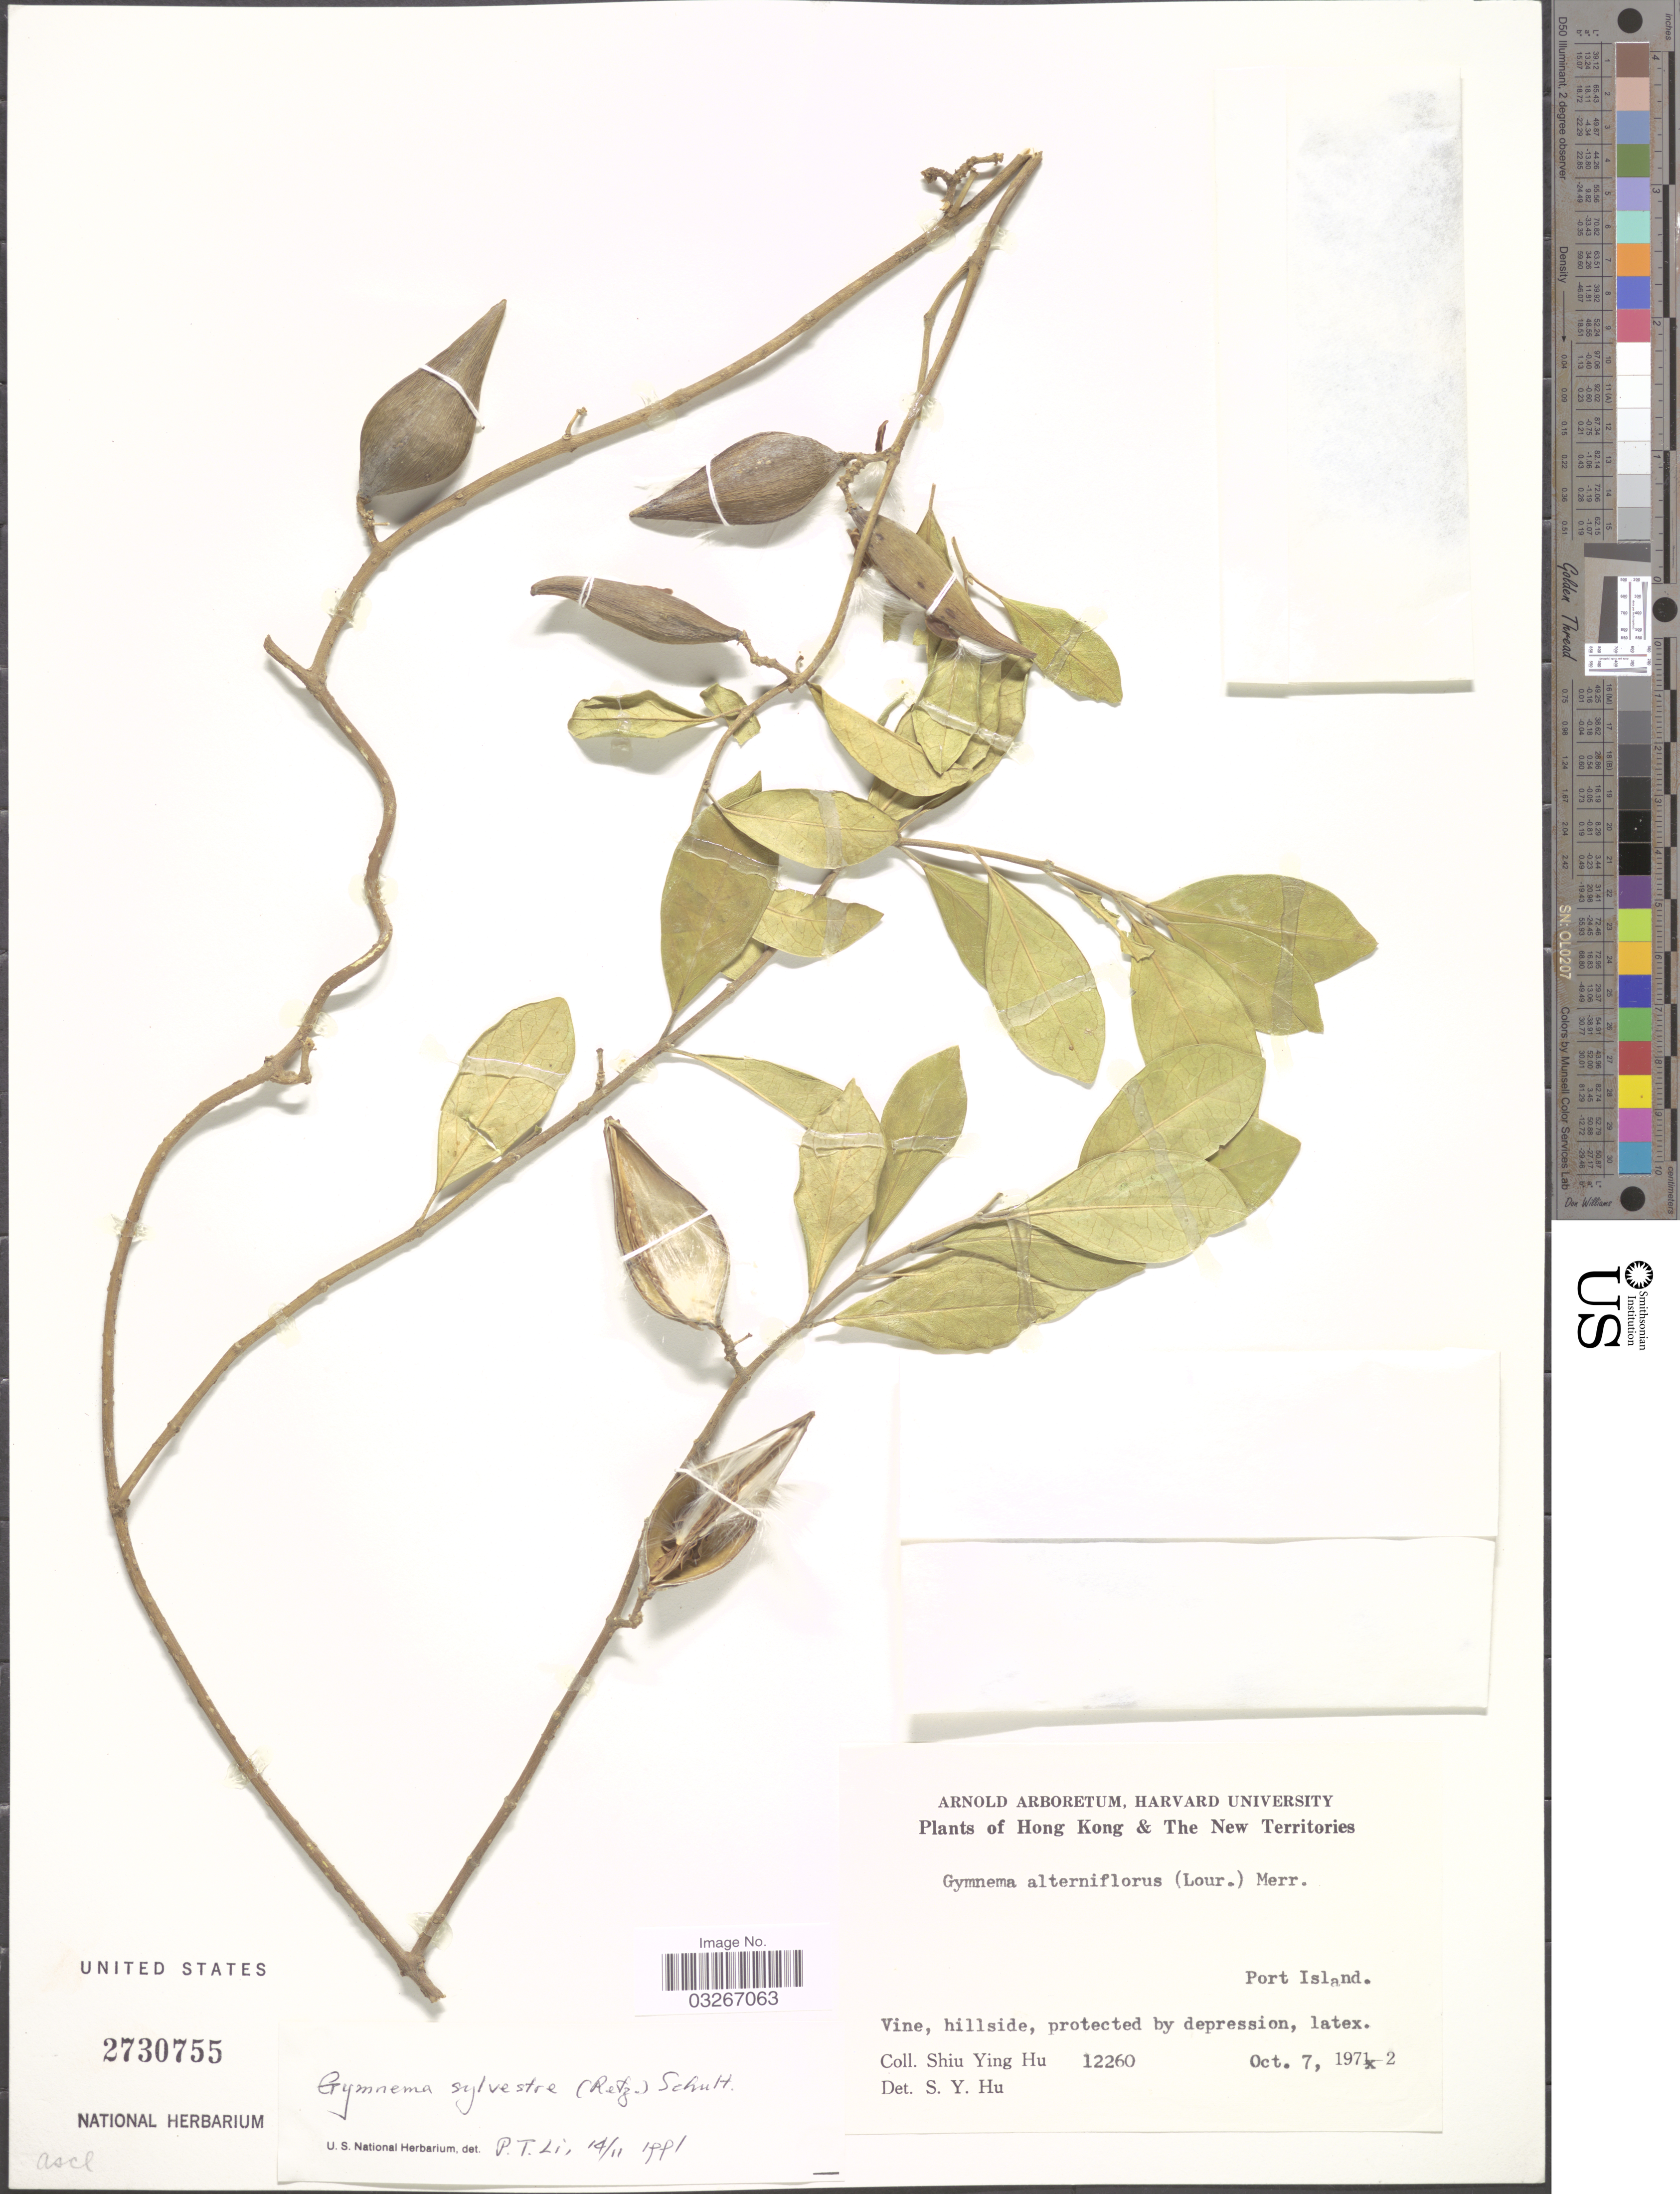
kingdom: Plantae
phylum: Tracheophyta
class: Magnoliopsida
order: Gentianales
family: Apocynaceae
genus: Gymnema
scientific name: Gymnema sylvestre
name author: (Retz.) R. Br. ex Schult. in Roem. & Schult.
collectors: S. Y. Hu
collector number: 12260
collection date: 1972-10-07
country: China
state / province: Hong Kong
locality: Hong Kong & The New Territories. Port Island.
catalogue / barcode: US 2730755